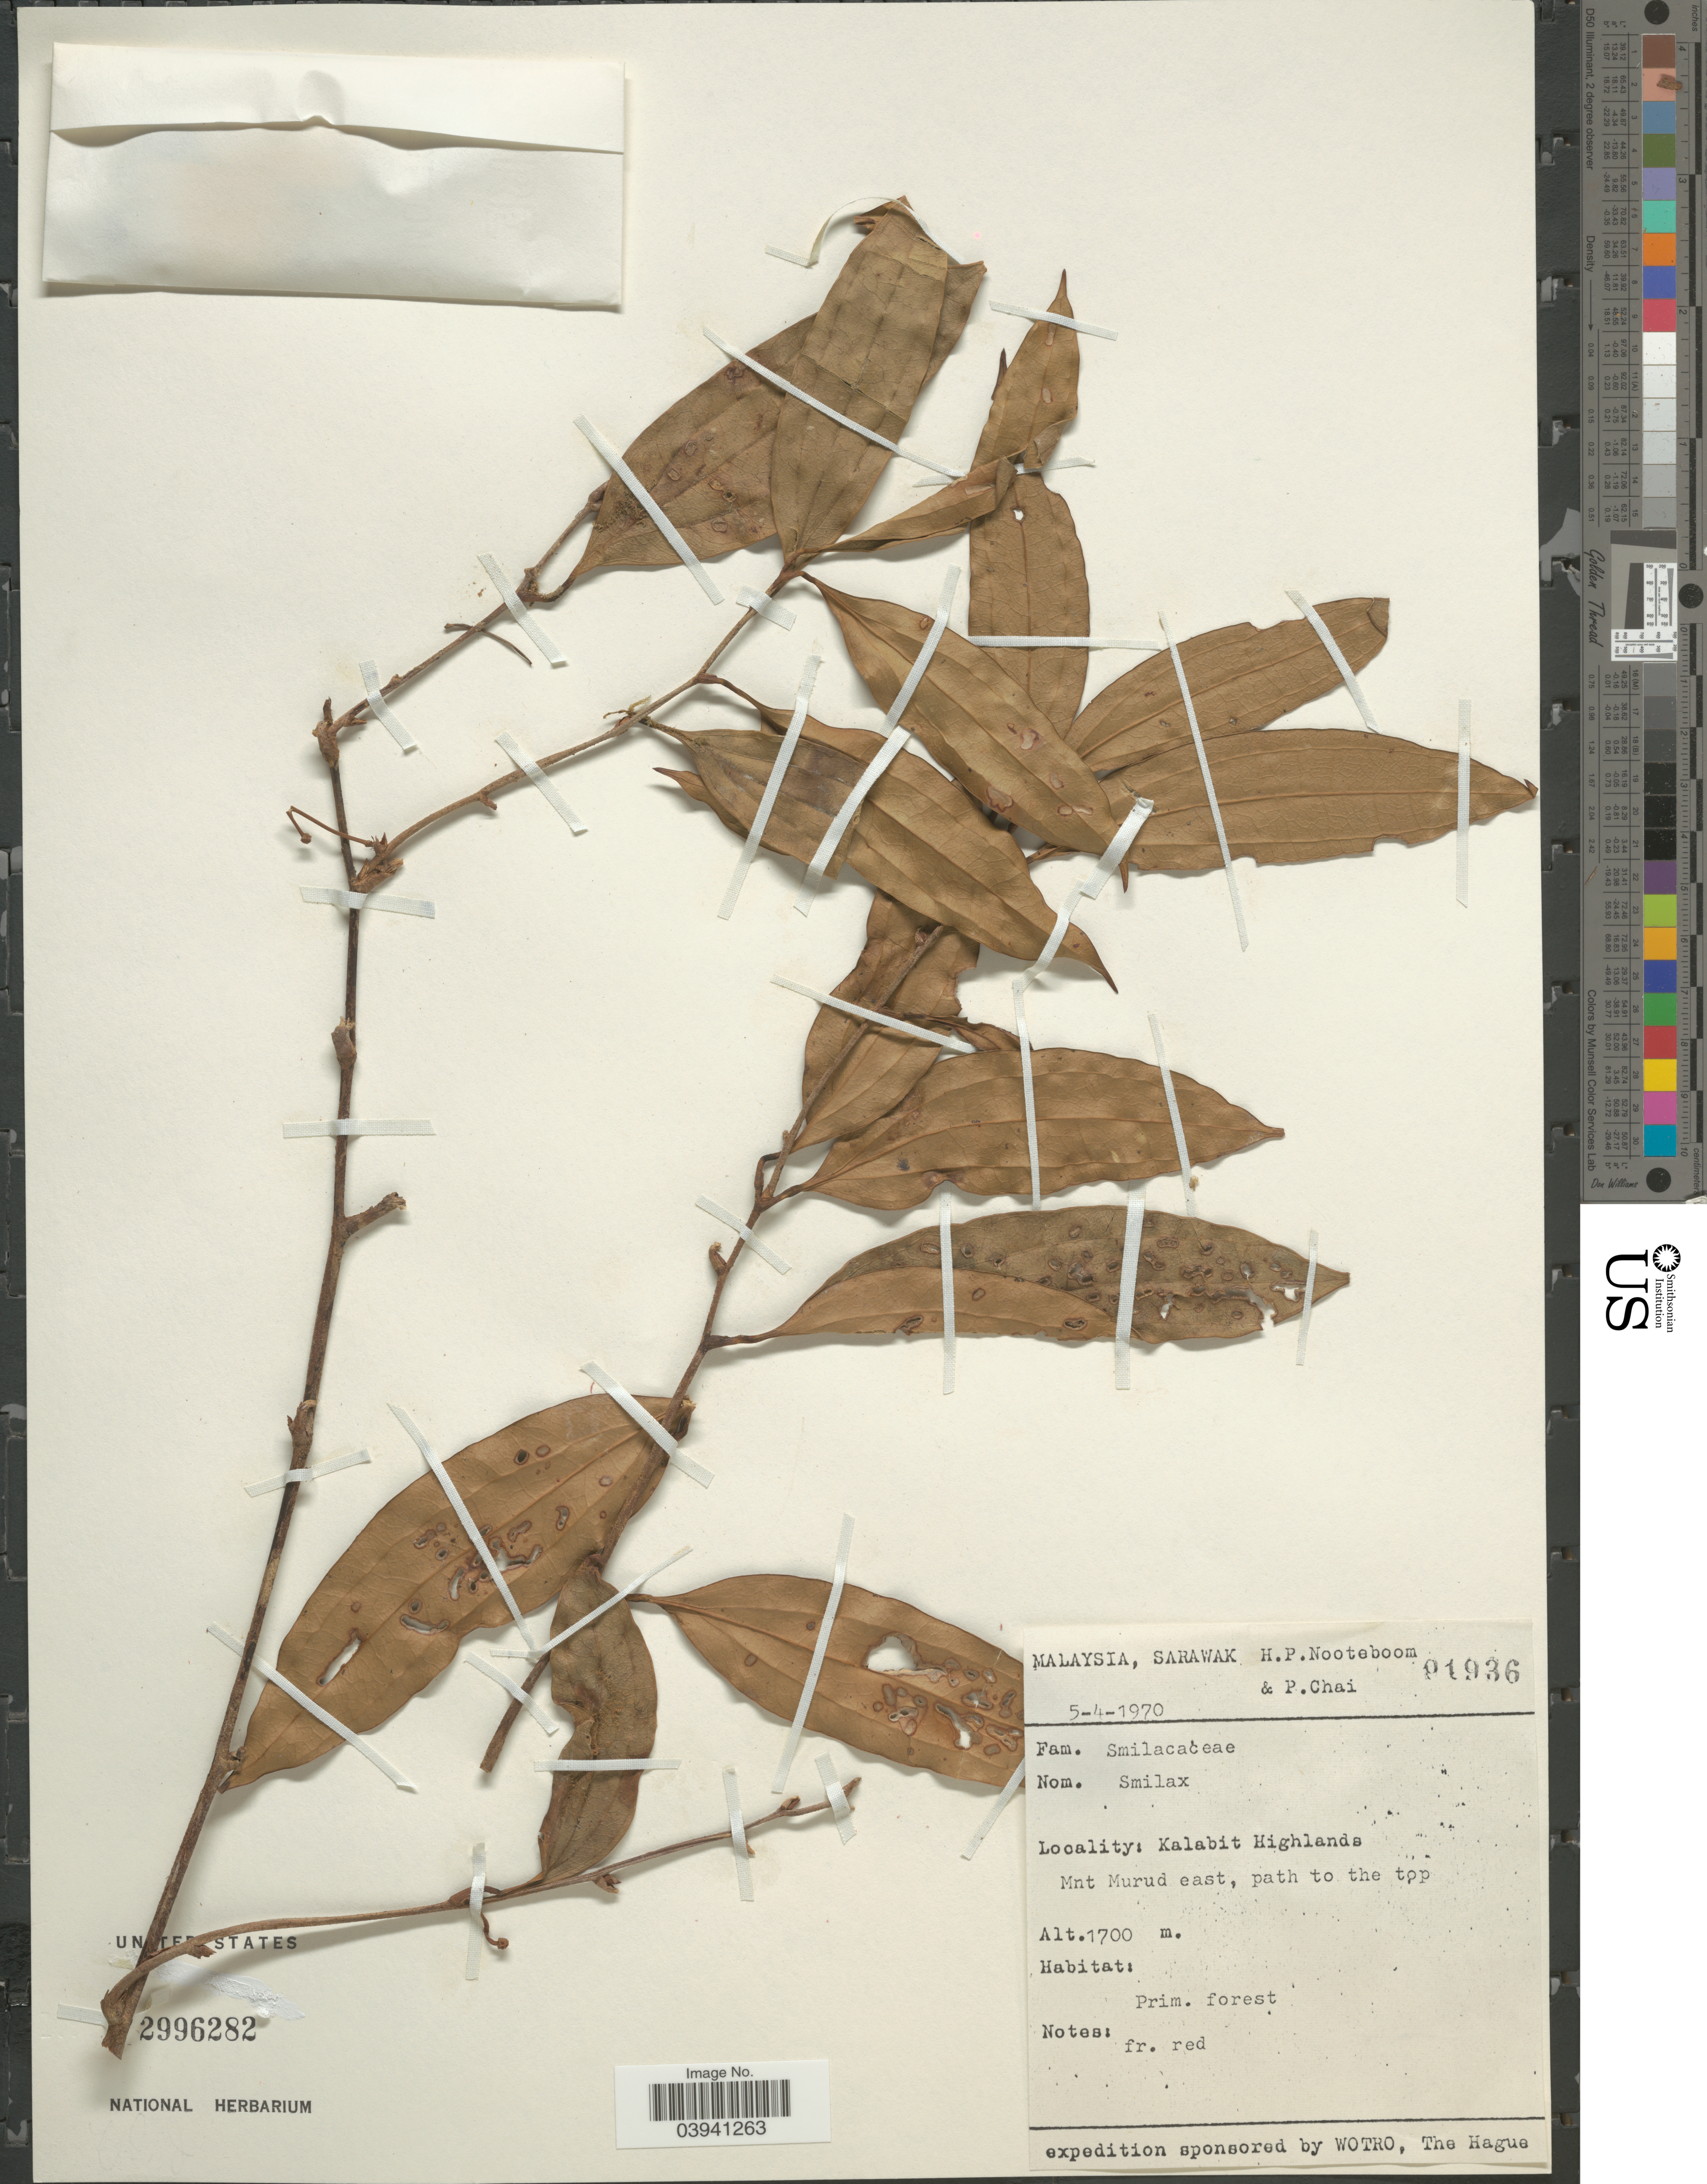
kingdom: Plantae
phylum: Tracheophyta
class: Liliopsida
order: Liliales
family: Smilacaceae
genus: Smilax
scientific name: Smilax sp.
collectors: H. P. Nooteboom & P. Chai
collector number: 01936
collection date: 1970-04-05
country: Malaysia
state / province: Sarawak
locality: Kalabit Highlands. Mnt Murud east, path to the top.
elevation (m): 1700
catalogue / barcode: US 2996282